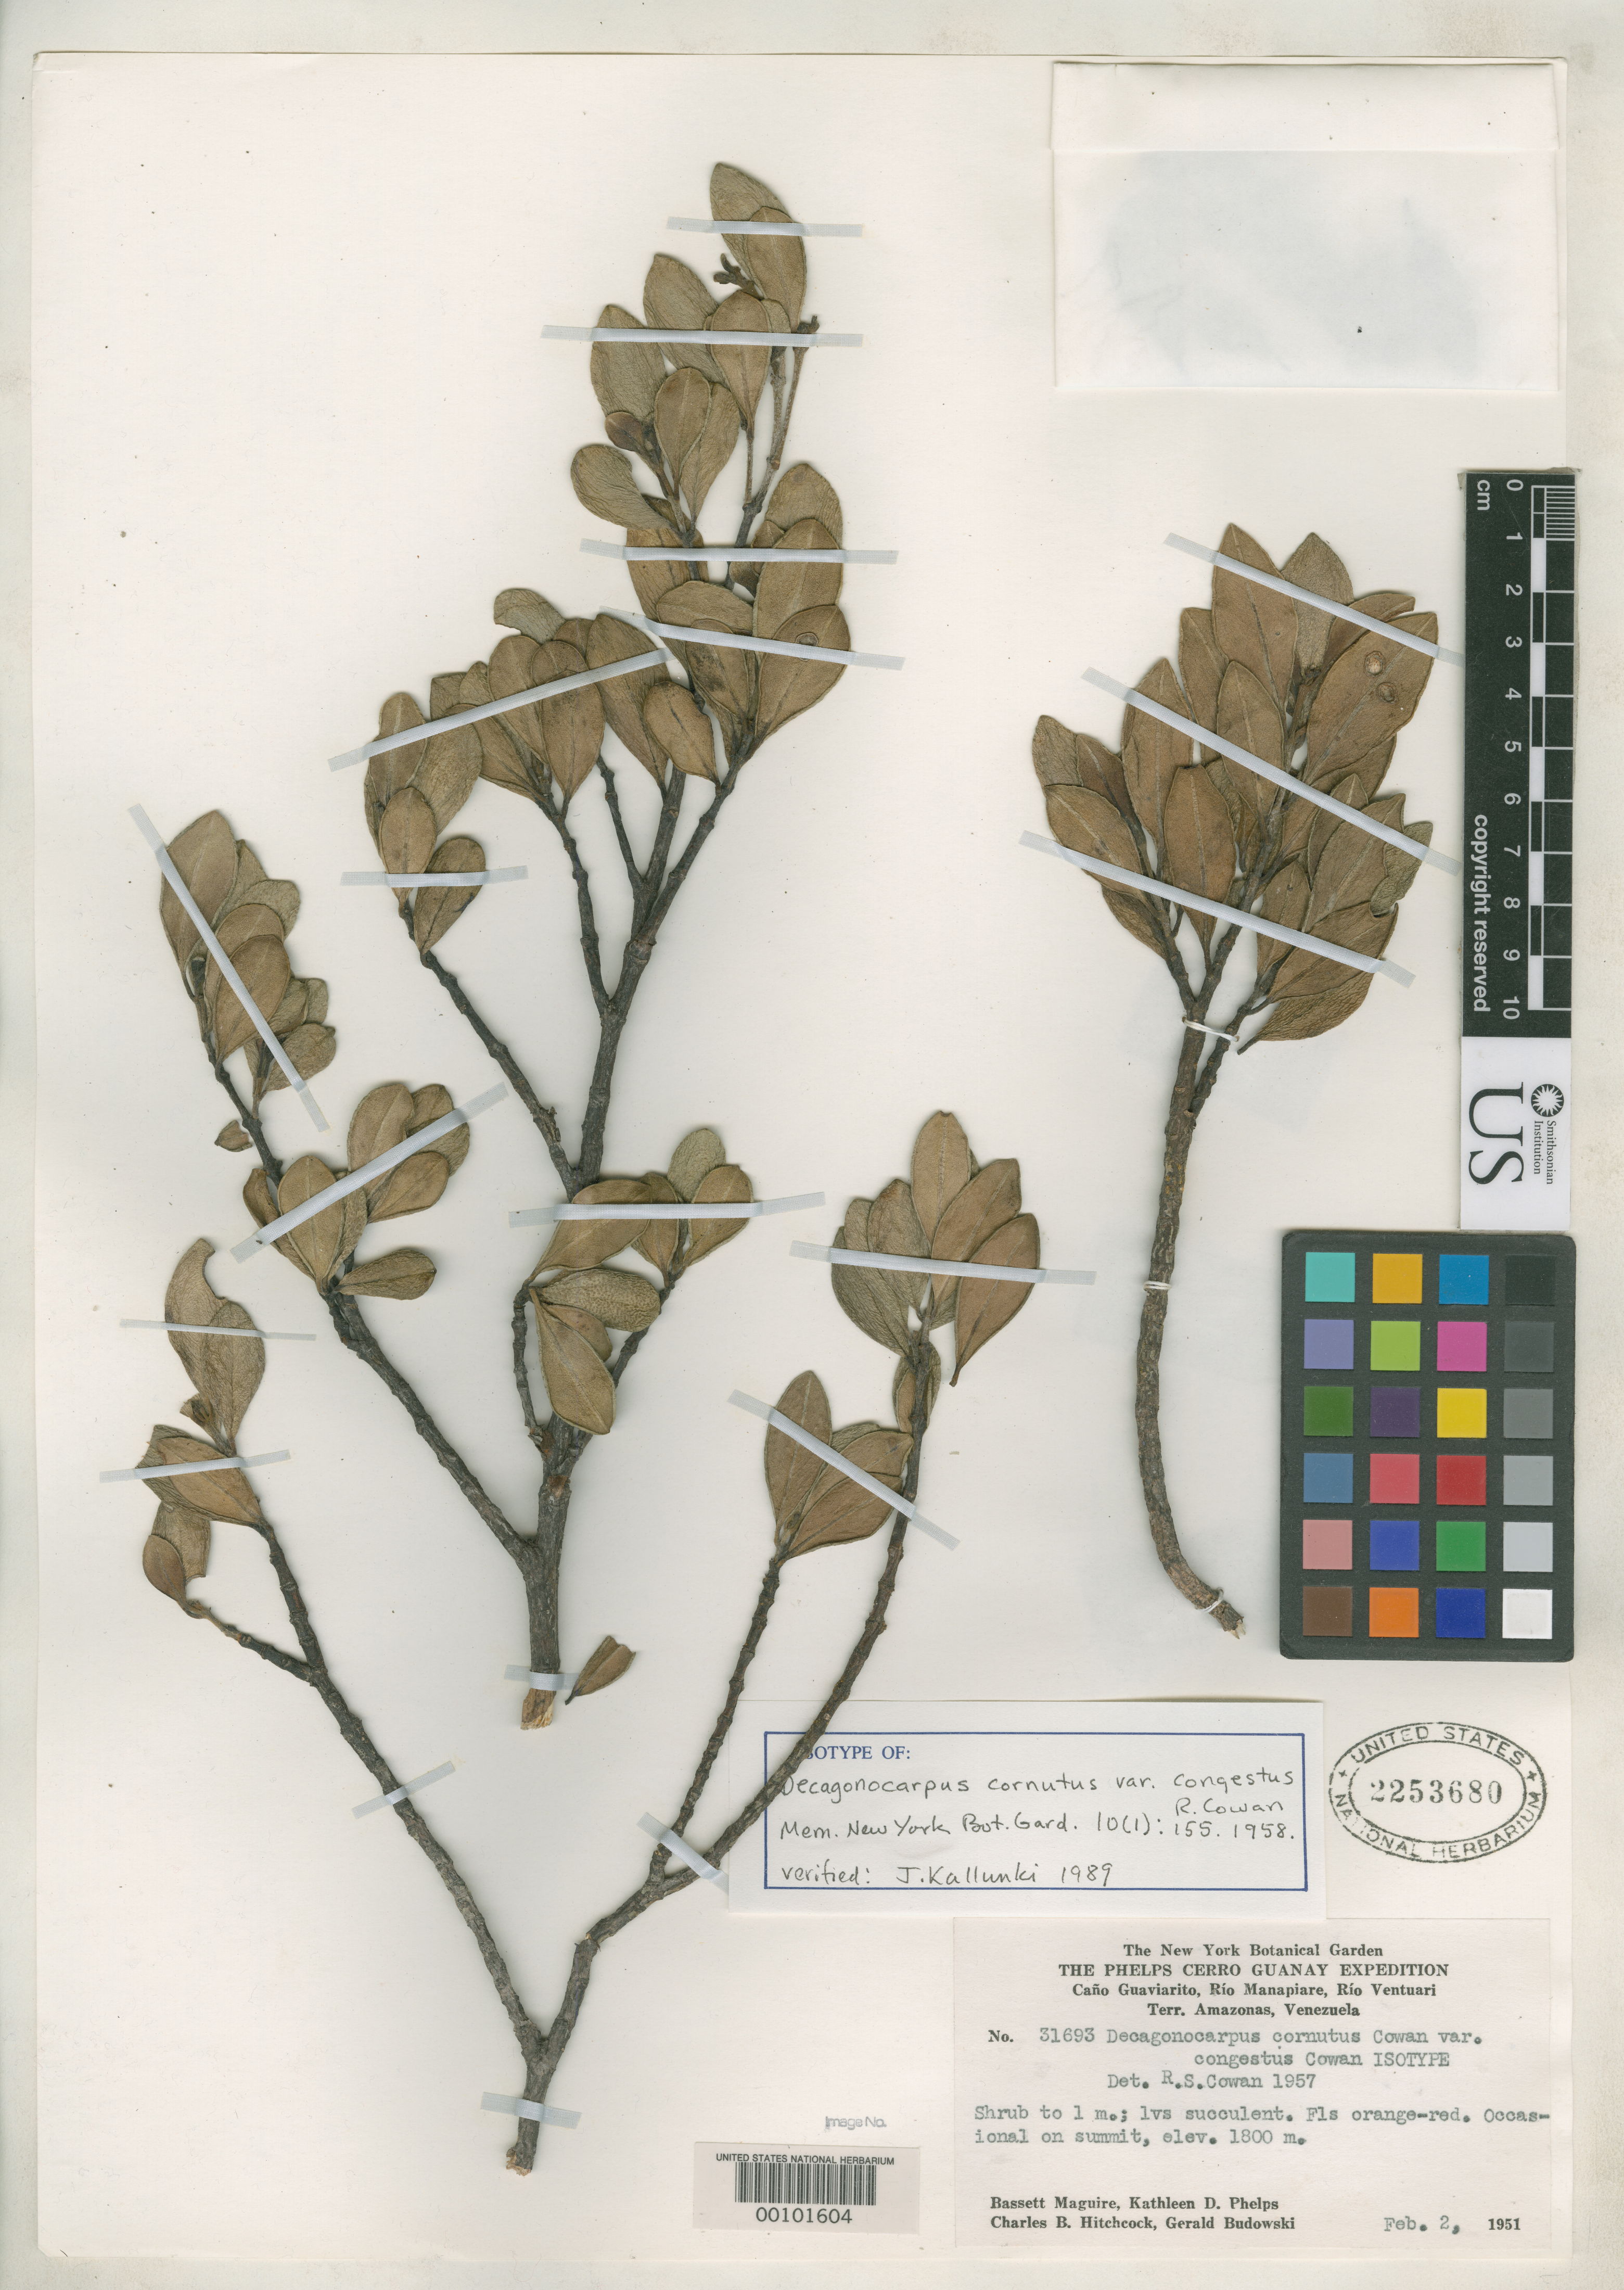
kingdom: Plantae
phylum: Tracheophyta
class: Magnoliopsida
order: Sapindales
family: Rutaceae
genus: Decagonocarpus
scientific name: Decagonocarpus cornutus var. congestus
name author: R.S. Cowan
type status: Isotype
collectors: B. Maguire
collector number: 31693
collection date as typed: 02 Feb 1951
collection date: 1951-02-02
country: Venezuela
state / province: Amazonas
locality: Cano Guaviarito, Rio Manapiare, Rio Ventuari.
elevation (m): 1800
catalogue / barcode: US 2253680